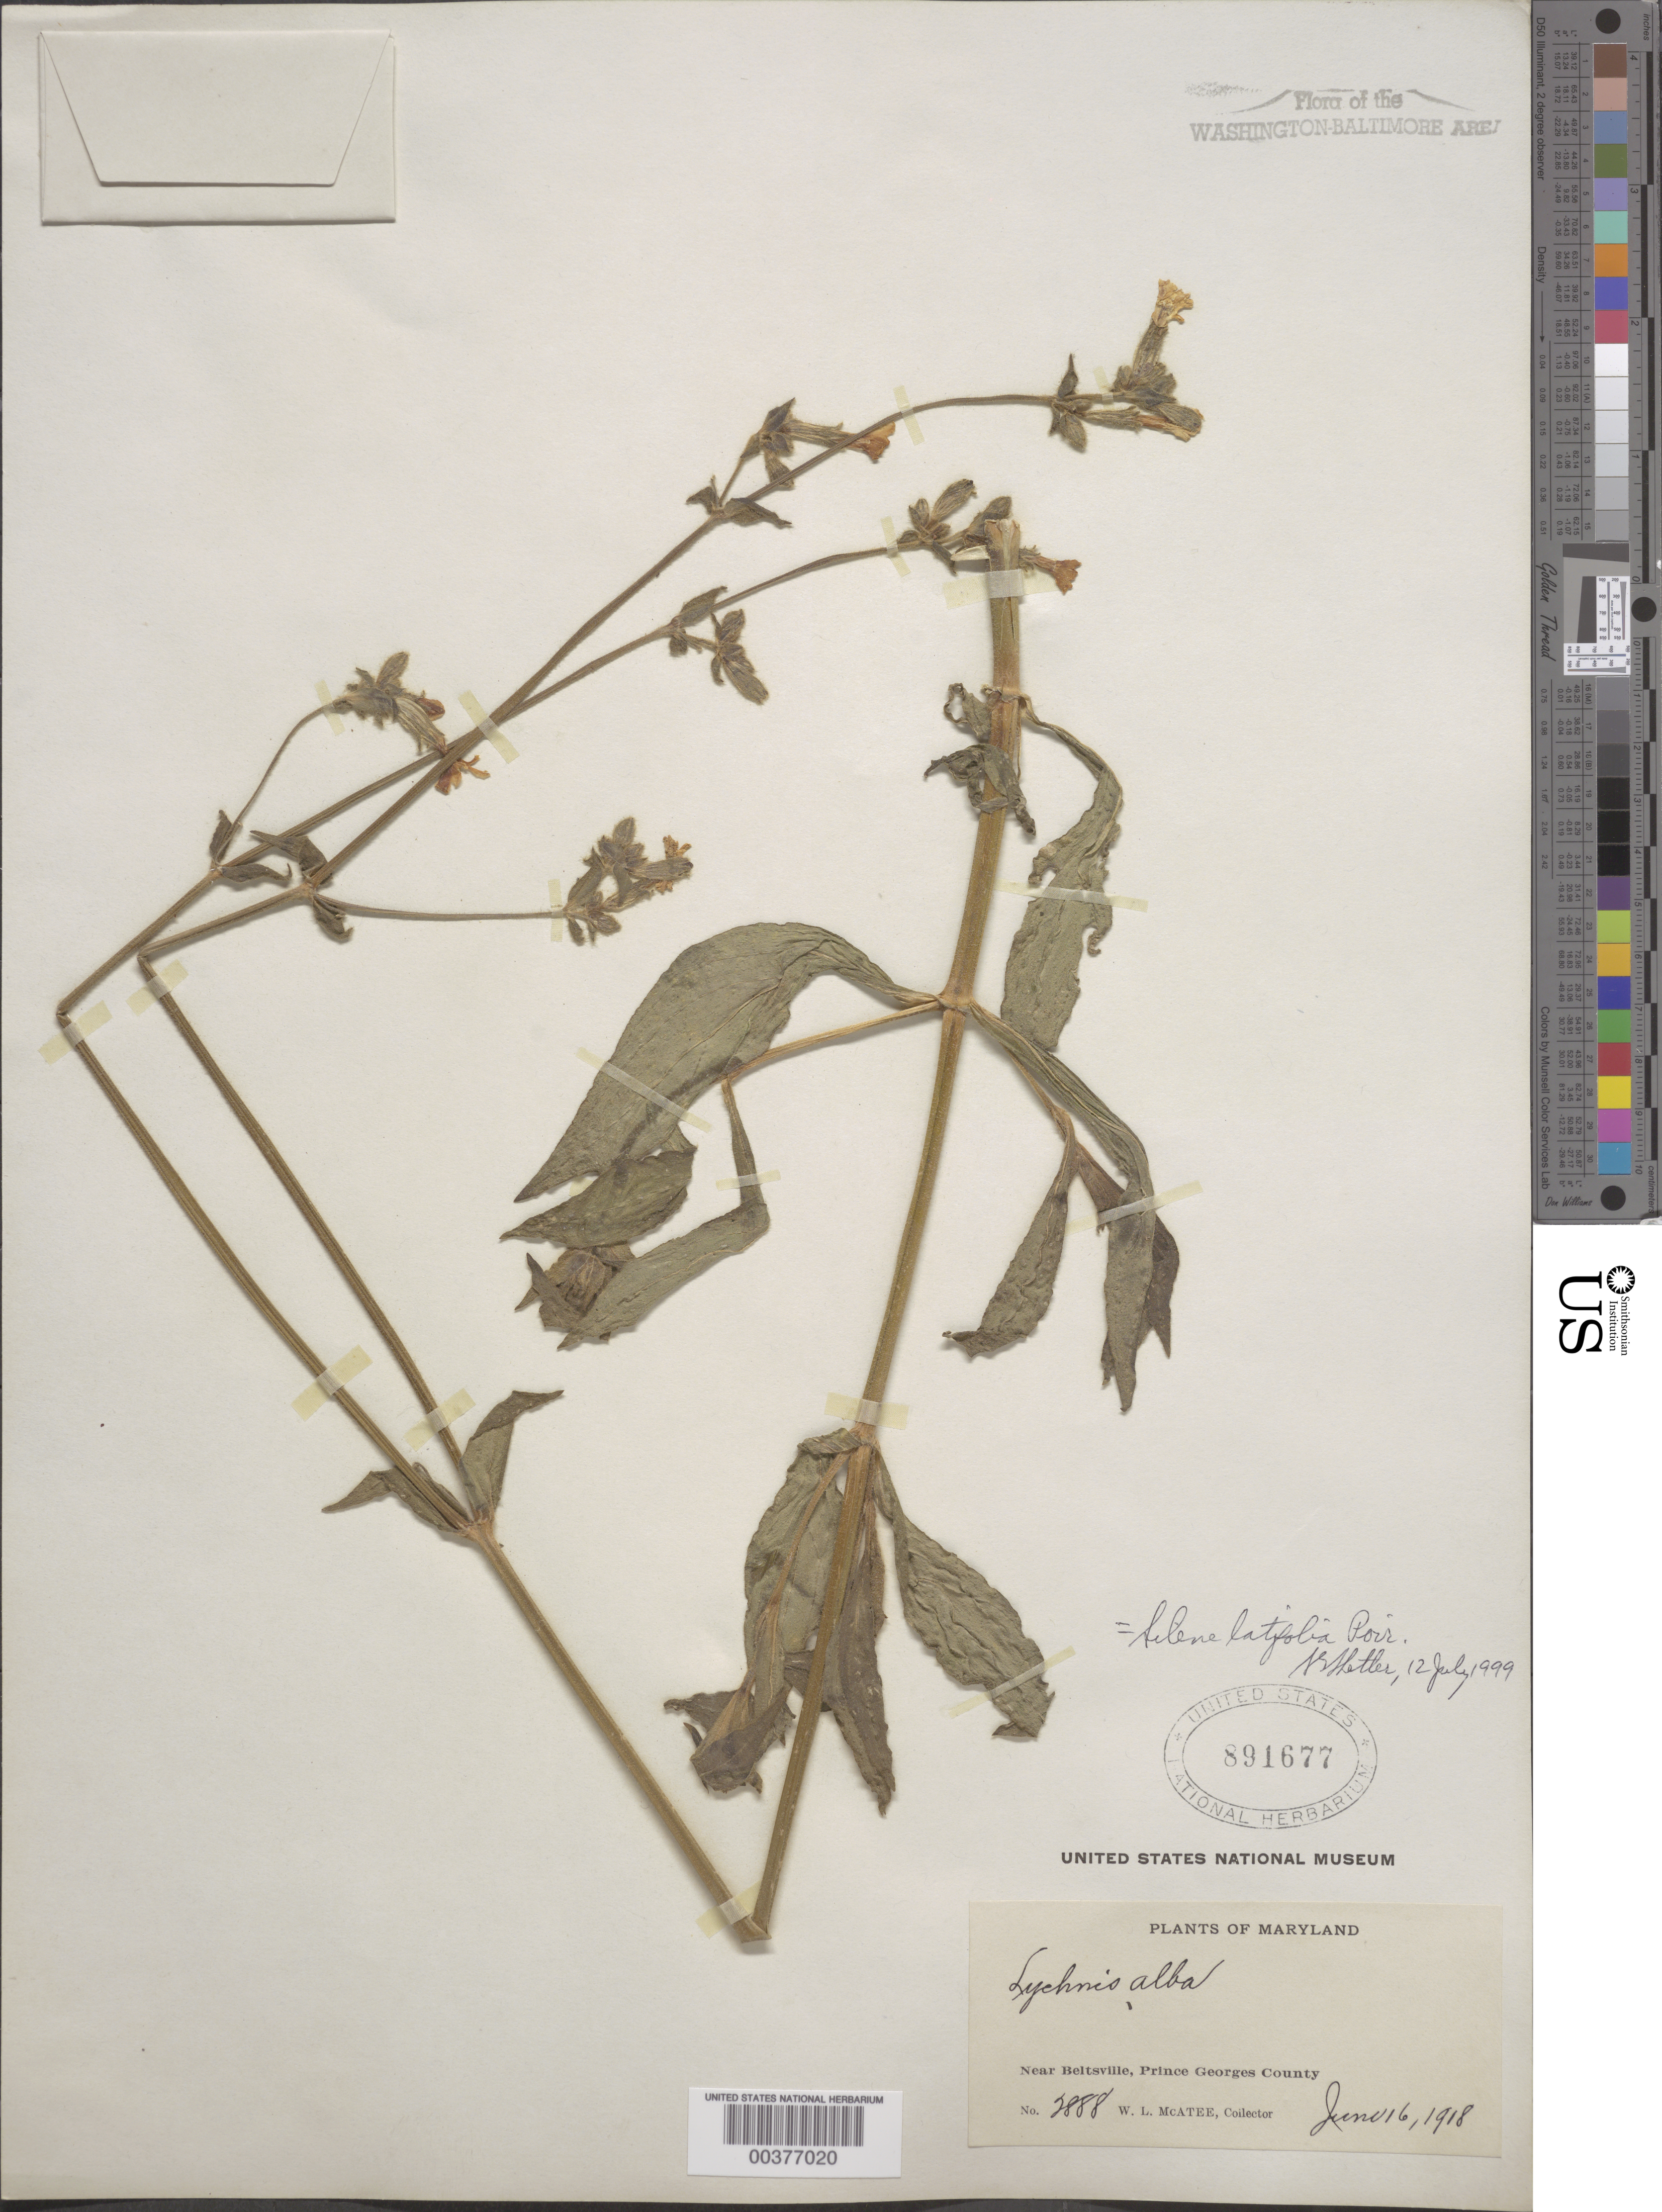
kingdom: Plantae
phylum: Tracheophyta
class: Magnoliopsida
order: Caryophyllales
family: Caryophyllaceae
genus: Silene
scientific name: Silene latifolia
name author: Poir.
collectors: W. McAtee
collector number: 2888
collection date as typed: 16 Jun 1918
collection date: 1918-06-16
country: United States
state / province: Maryland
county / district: Prince George's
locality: Beltsville vicinity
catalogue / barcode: US 891677